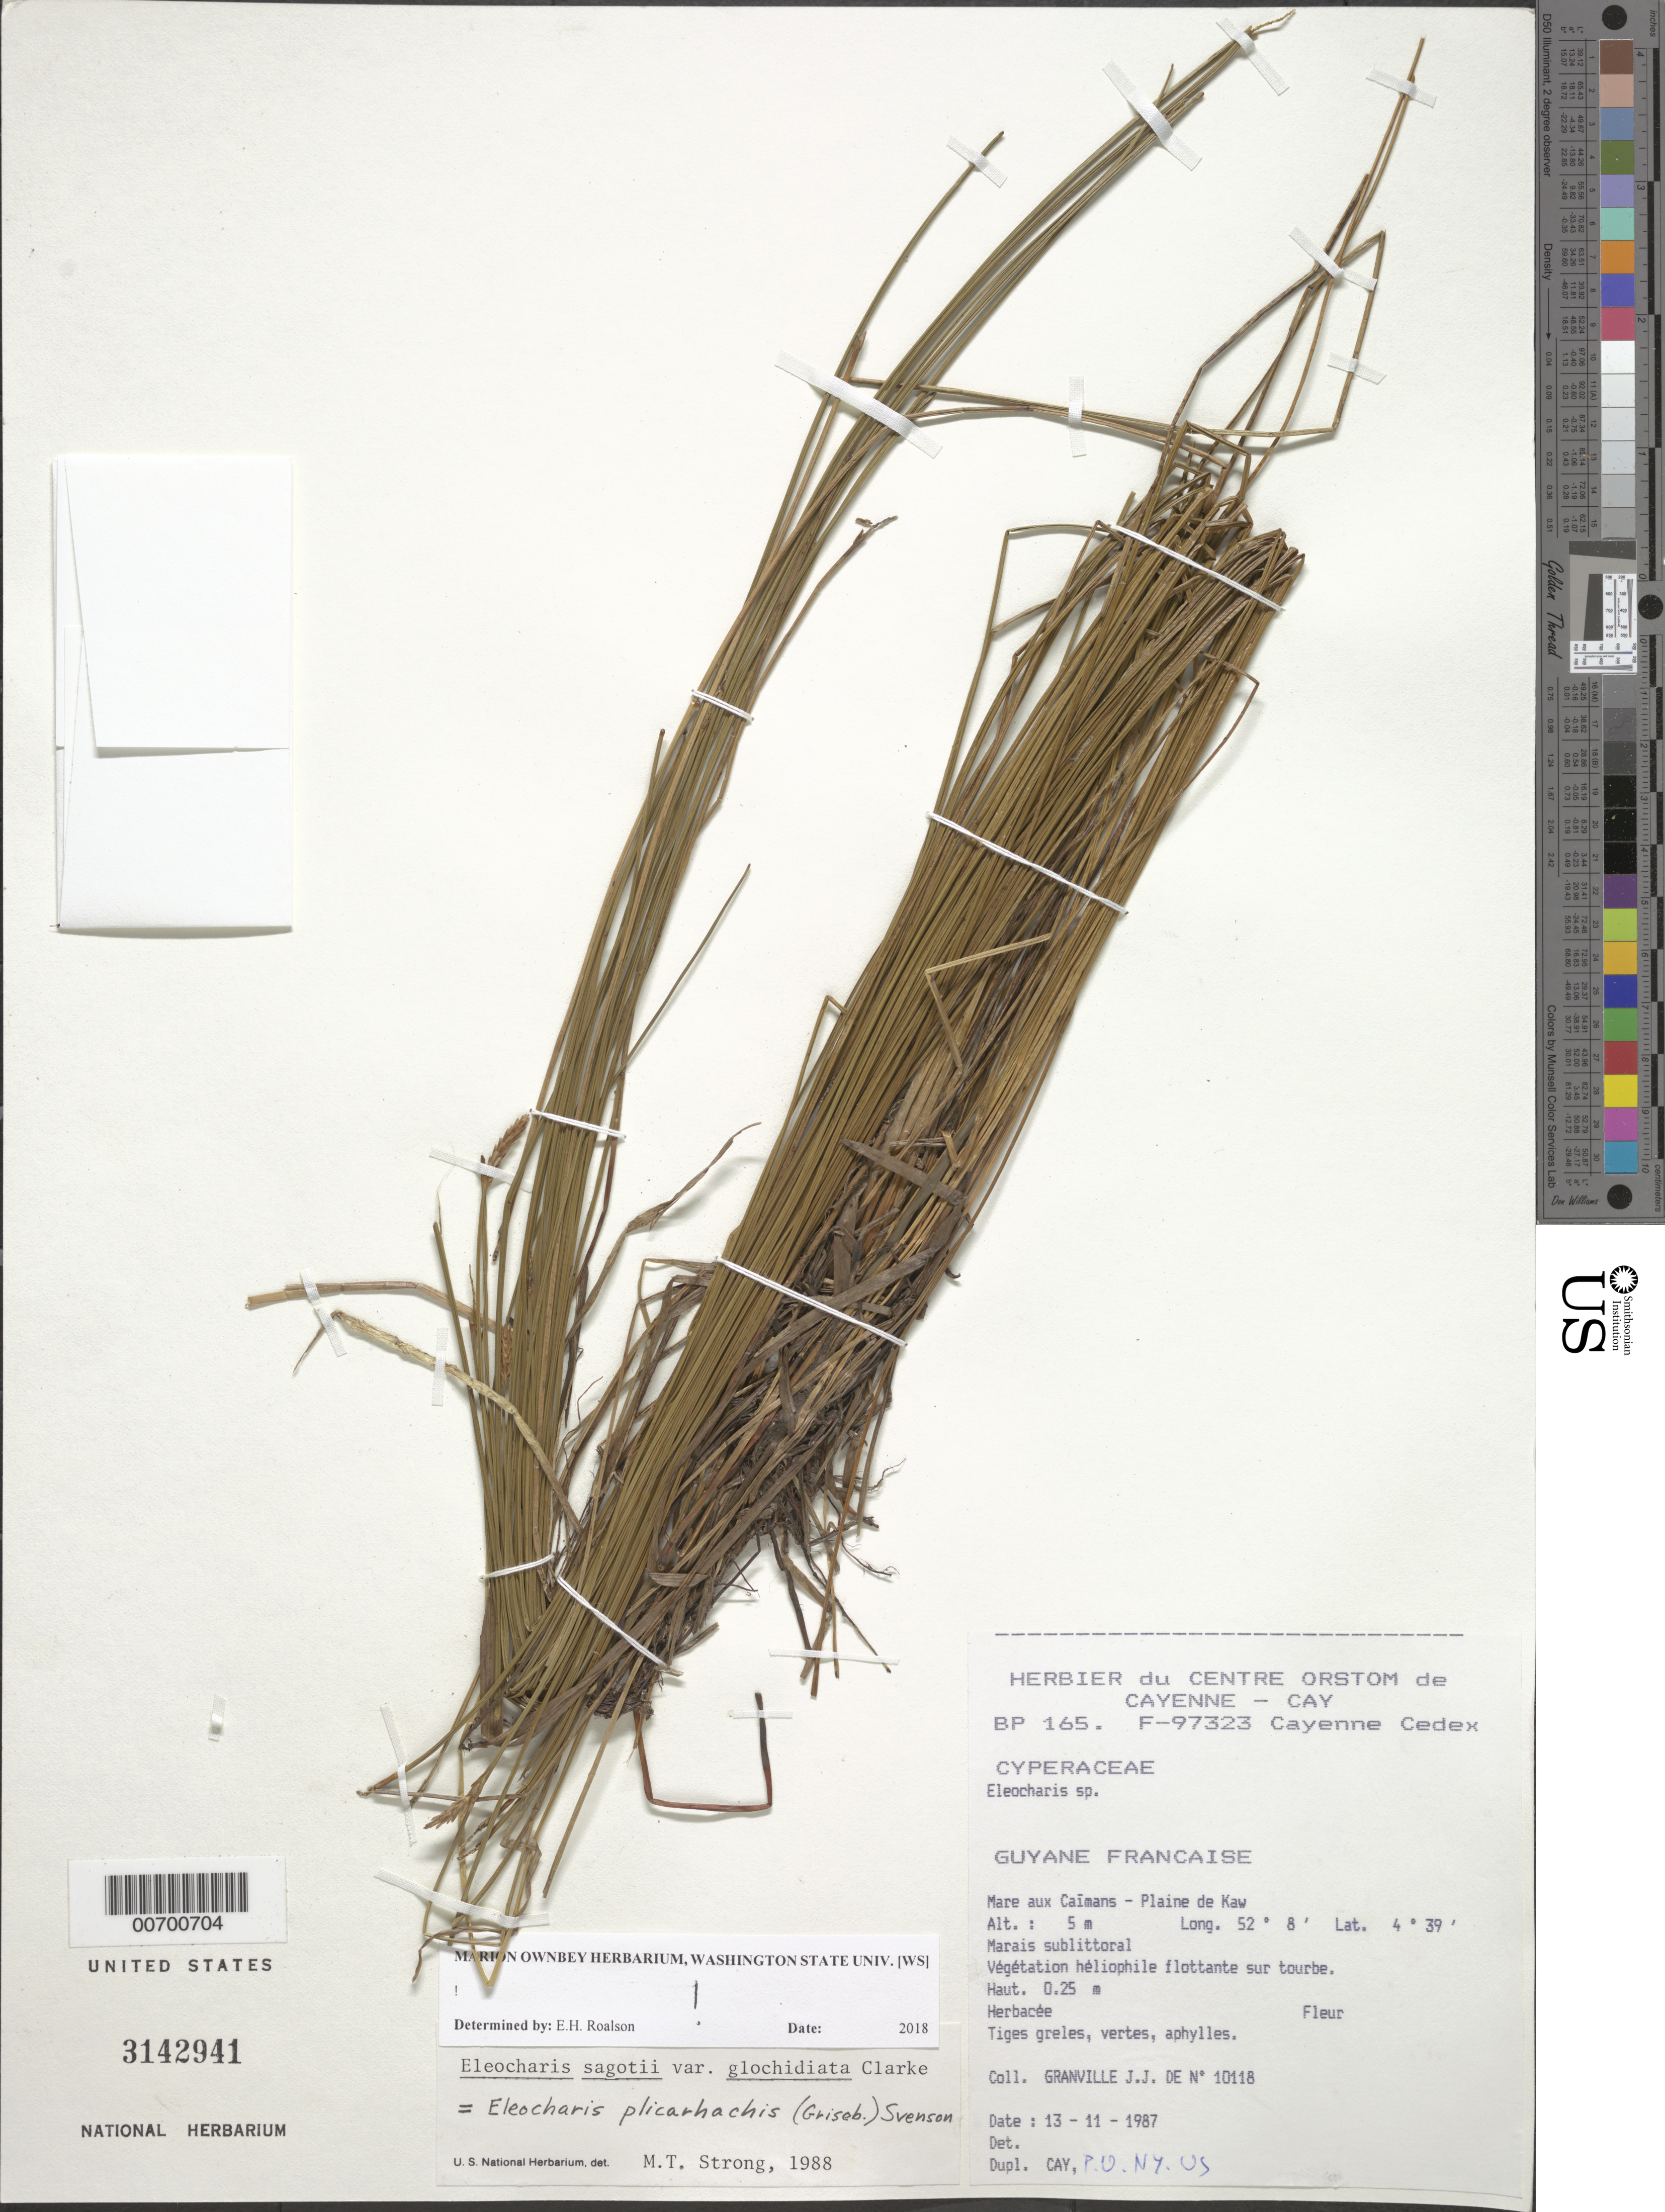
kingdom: Plantae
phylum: Tracheophyta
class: Liliopsida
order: Poales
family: Cyperaceae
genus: Eleocharis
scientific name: Eleocharis plicarhachis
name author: (Griseb.) Svenson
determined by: Strong, M. T., (US), Smithsonian Institution - National Museum of Natural History (UNITED STATES)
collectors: J.-J. de Granville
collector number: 10118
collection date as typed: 13-Nov-87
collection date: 1987-11-13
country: French Guiana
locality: Mare aux Caïmans, Plaine de Kaw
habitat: Marais sublittoral.Vegetation heliophile flottante sur tourbe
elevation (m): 5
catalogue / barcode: US 3142941